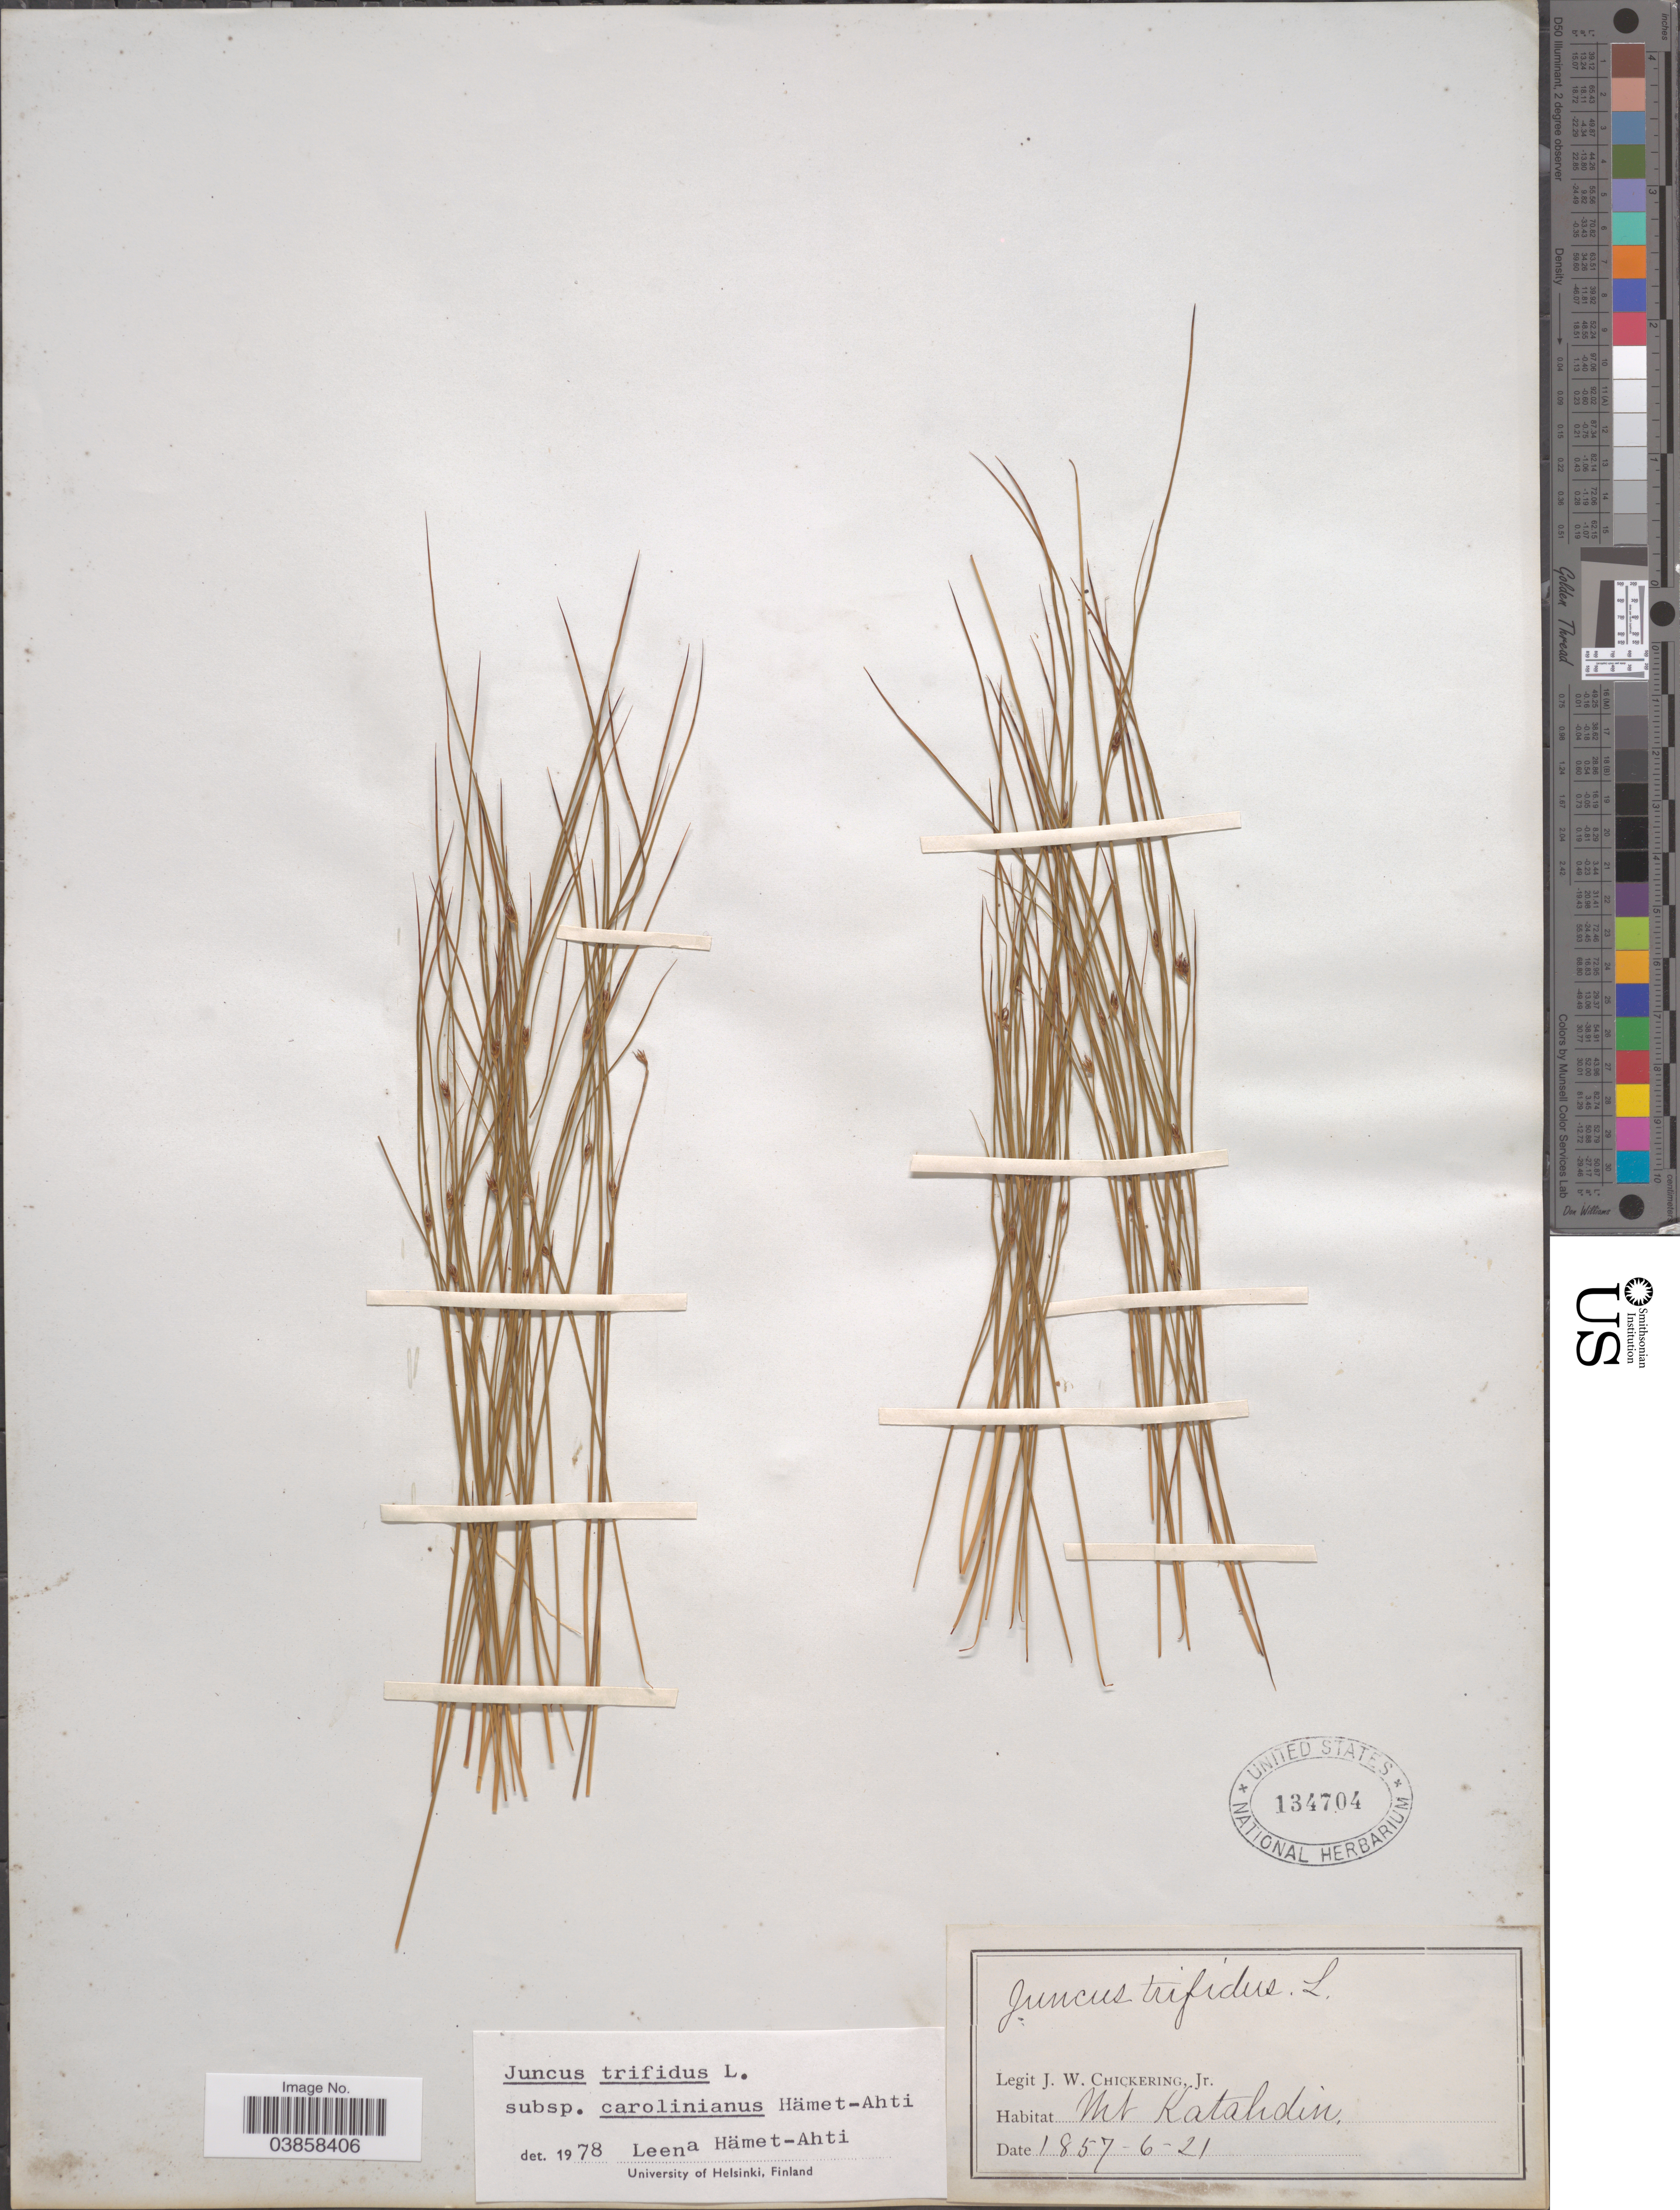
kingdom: Plantae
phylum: Tracheophyta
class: Liliopsida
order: Poales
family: Juncaceae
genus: Juncus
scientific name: Juncus trifidus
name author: L.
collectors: J. W. Chickering Jr.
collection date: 1857-06-21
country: United States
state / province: Maine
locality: Mt. Katahdin.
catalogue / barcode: US 134704